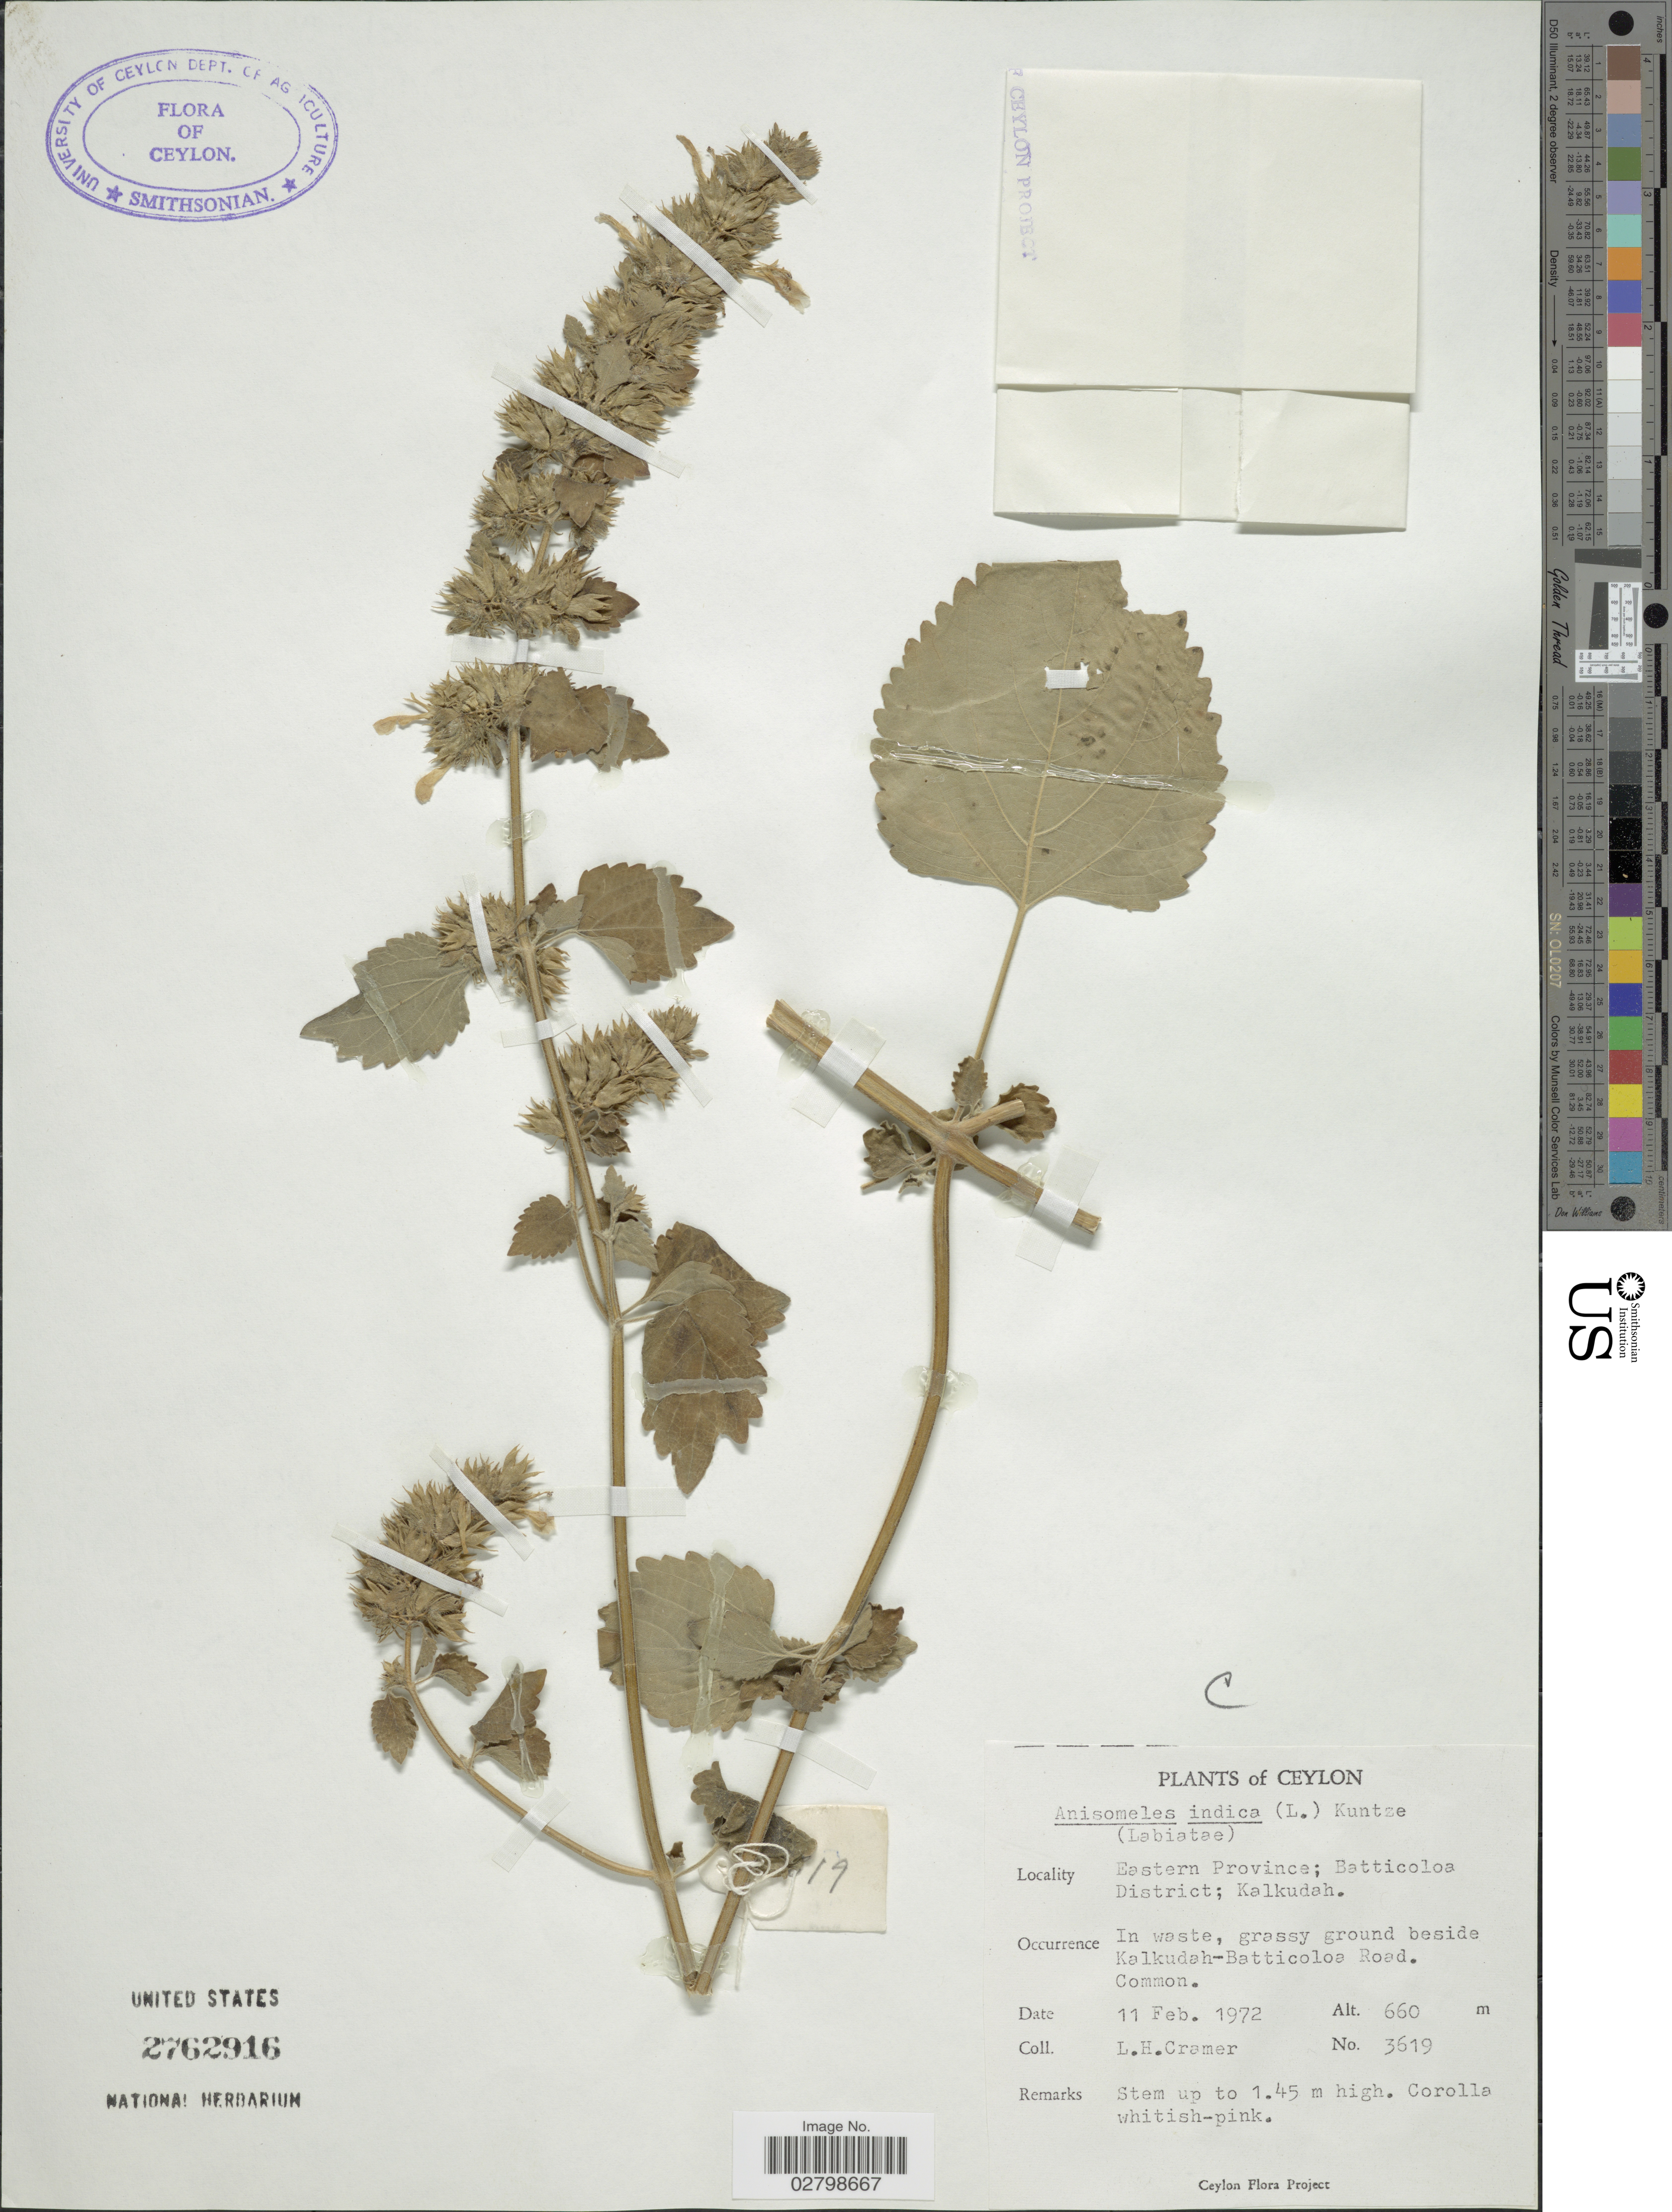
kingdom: Plantae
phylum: Tracheophyta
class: Magnoliopsida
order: Lamiales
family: Lamiaceae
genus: Anisomeles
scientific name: Anisomeles indica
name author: (L.) Kuntze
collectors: L. H. Cramer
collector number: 3619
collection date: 1972-02-11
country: Sri Lanka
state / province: Eastern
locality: Ceylon, Batticoloa District; Kalkudah, beside Kalkudah-Batticoloa Road.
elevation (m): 660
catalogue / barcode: US 2762916